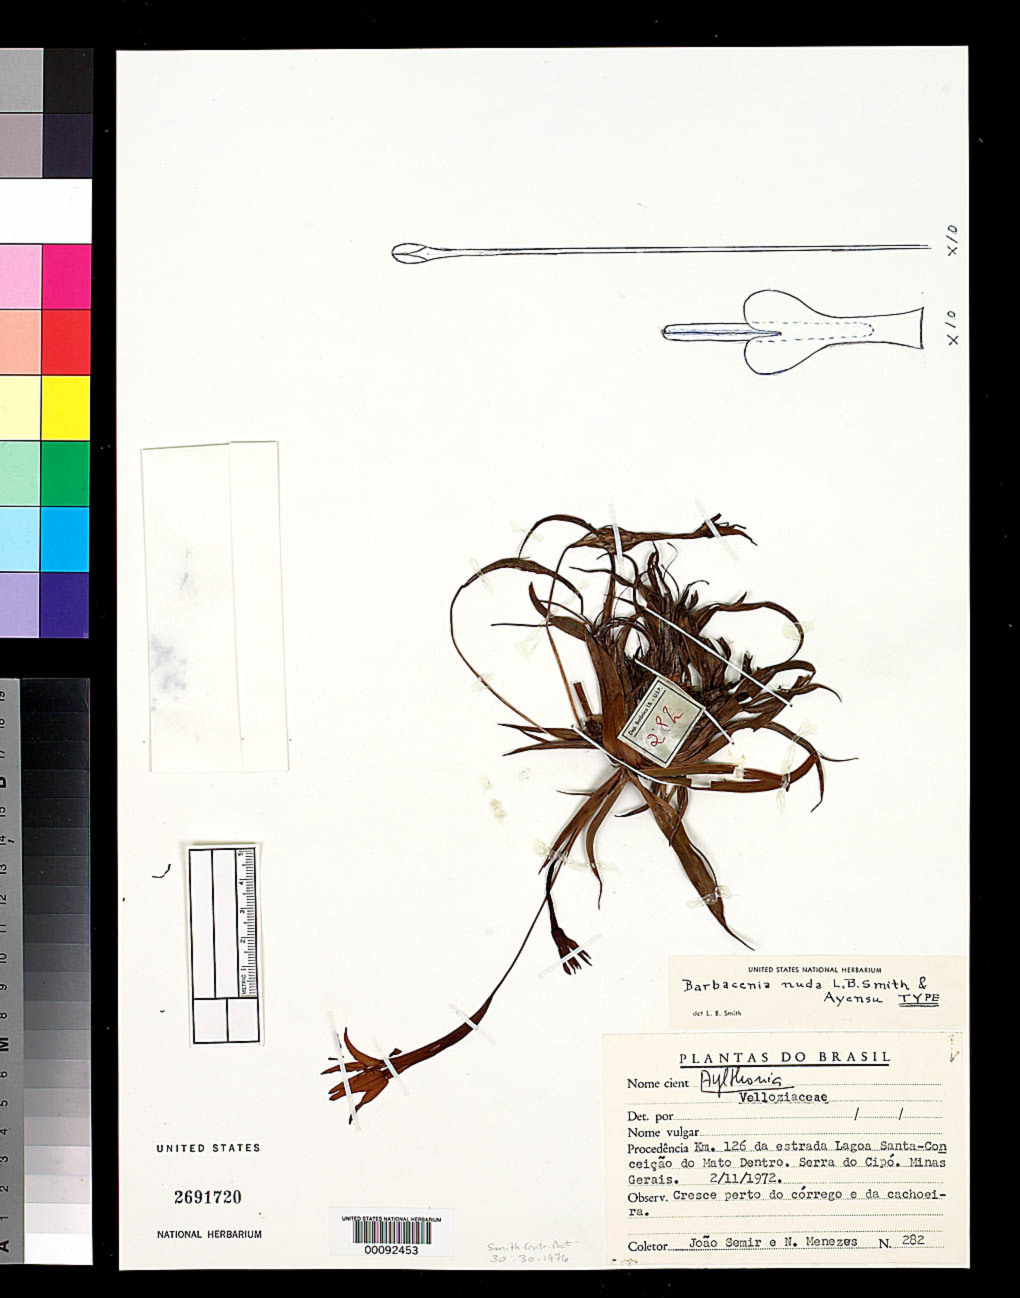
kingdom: Plantae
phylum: Tracheophyta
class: Liliopsida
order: Pandanales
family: Velloziaceae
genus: Barbacenia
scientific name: Barbacenia nuda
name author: L.B. Sm. & Ayensu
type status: Holotype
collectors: J. J. Semir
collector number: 282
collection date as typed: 02 Nov 1972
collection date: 1972-11-02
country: Brazil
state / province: Minas Gerais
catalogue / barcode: US 2691720